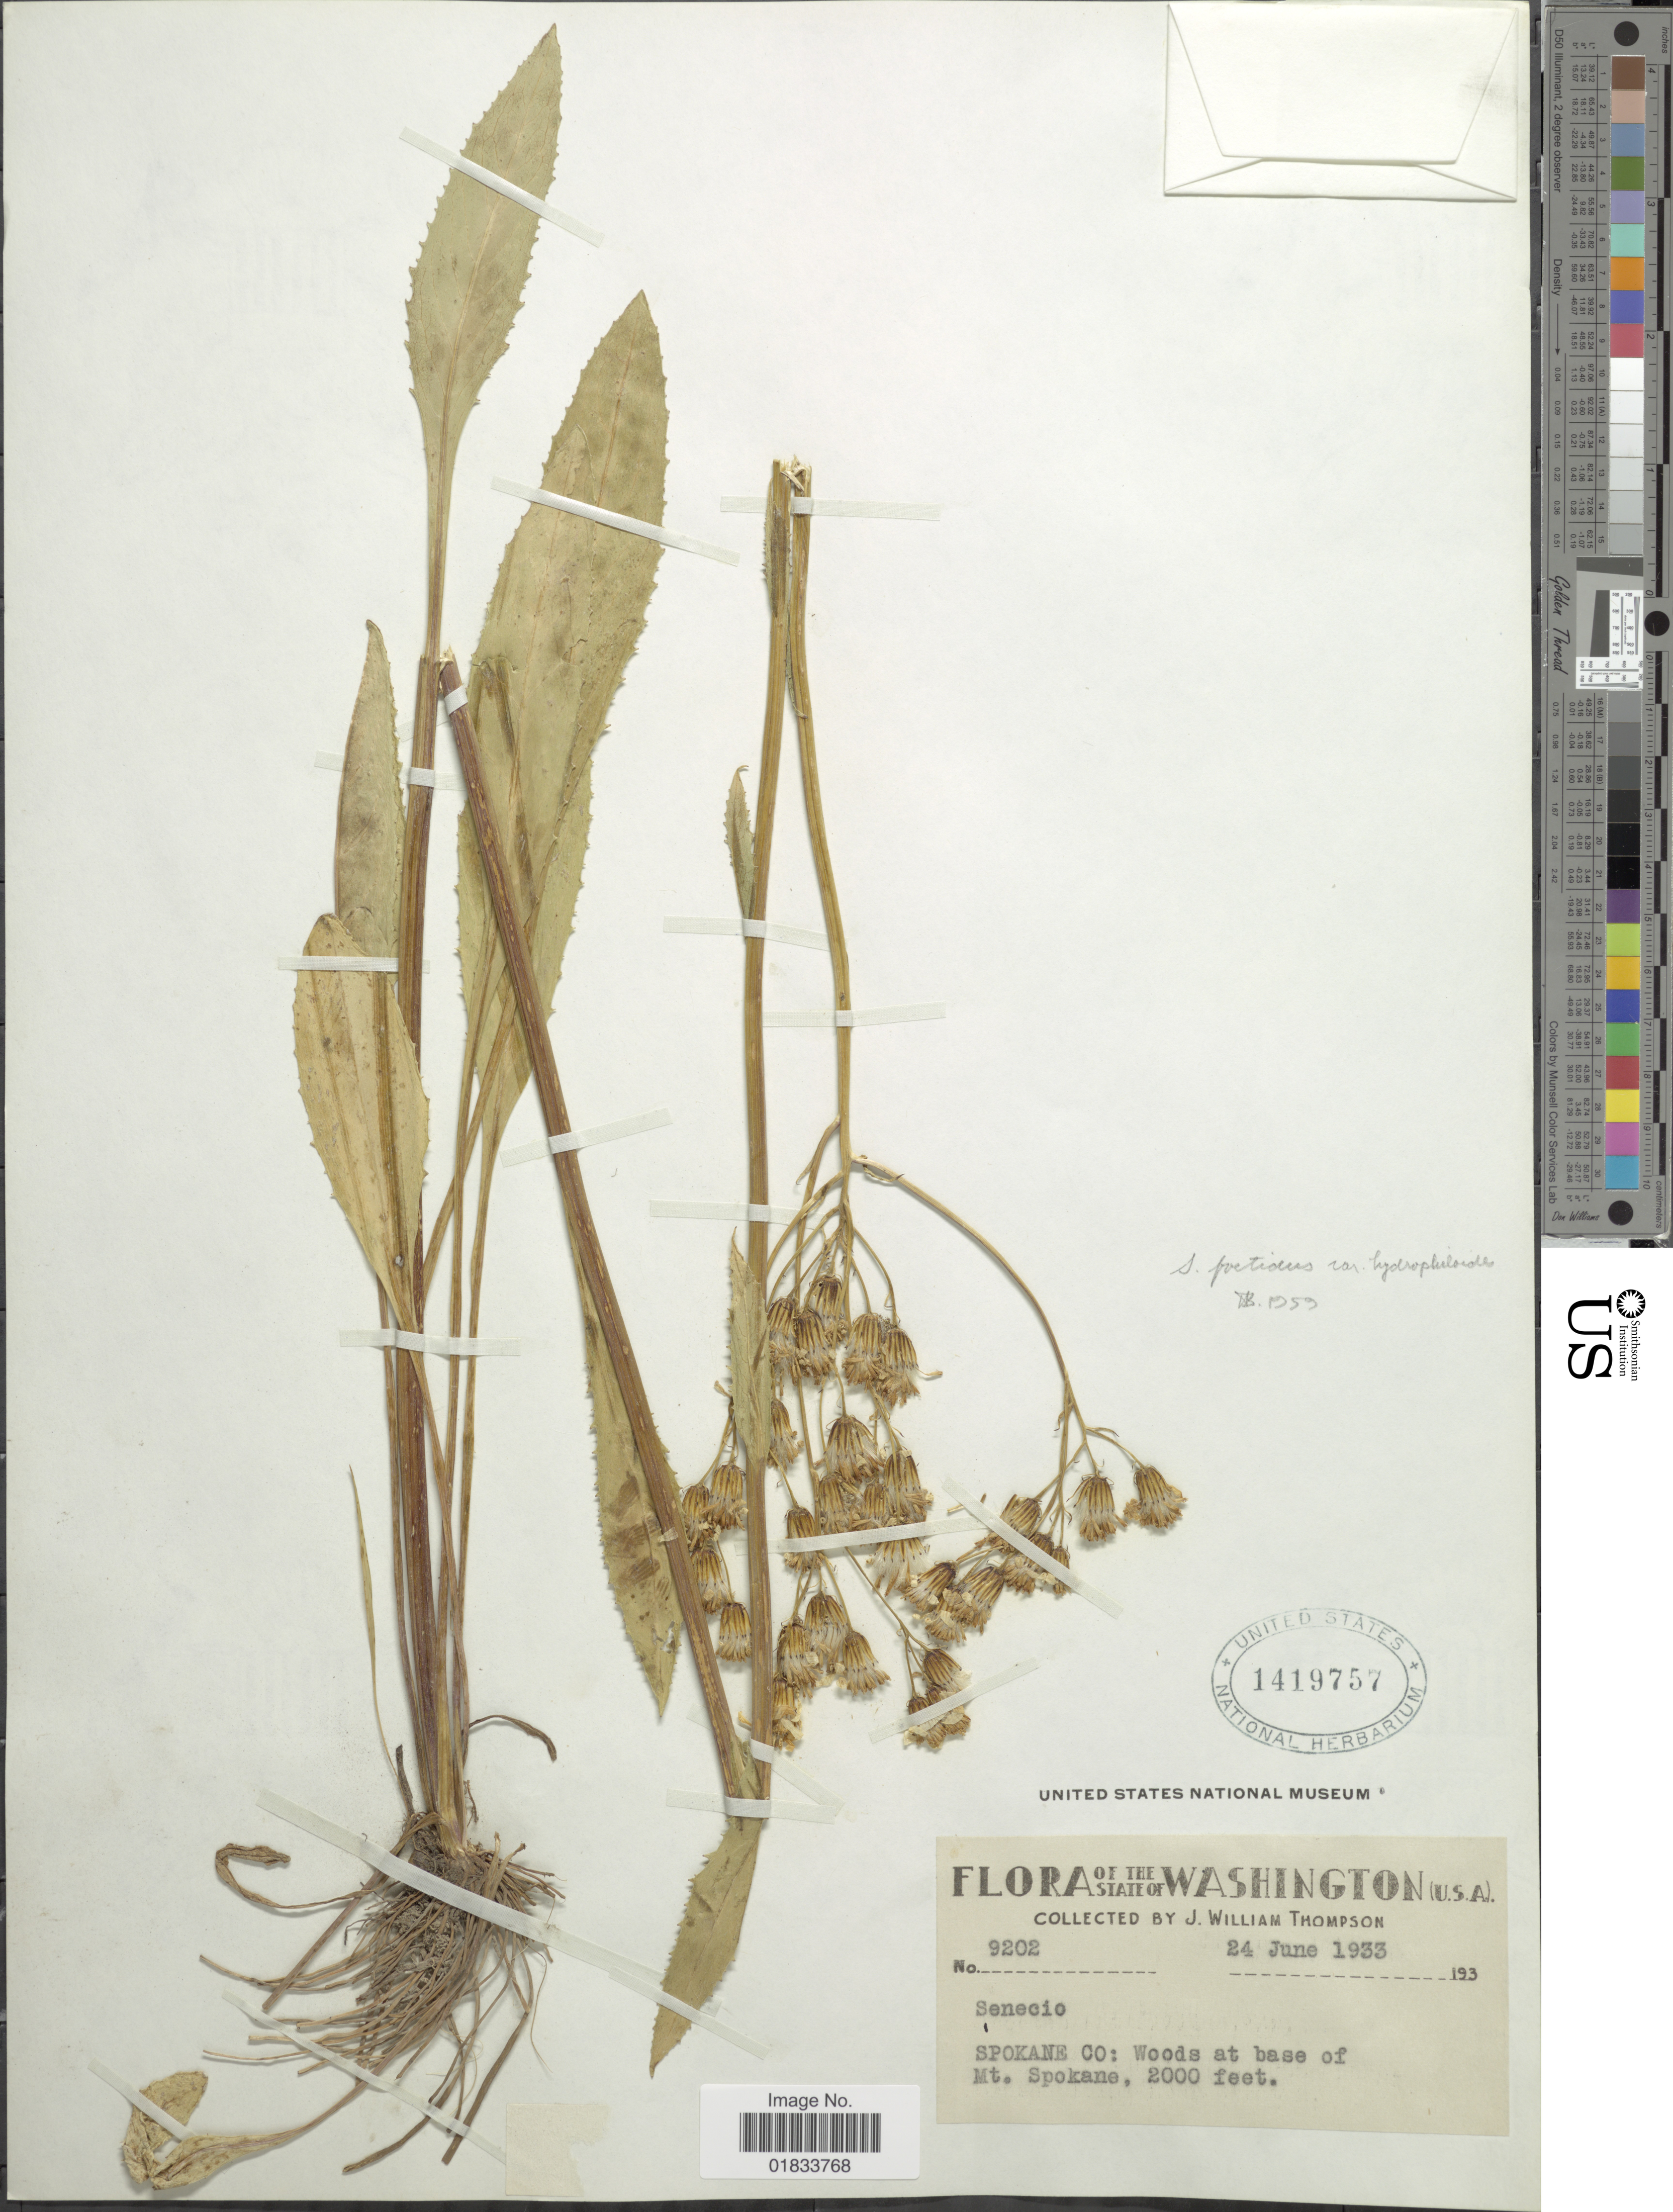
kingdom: Plantae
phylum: Tracheophyta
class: Magnoliopsida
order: Asterales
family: Asteraceae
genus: Senecio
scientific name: Senecio hydrophiloides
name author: Rydb.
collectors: J. W. Thompson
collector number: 9202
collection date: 1933-06-24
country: United States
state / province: Washington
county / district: Spokane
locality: Spokane Co: Woods at base of Mt. Spokane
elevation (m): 610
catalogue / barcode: US 1419757